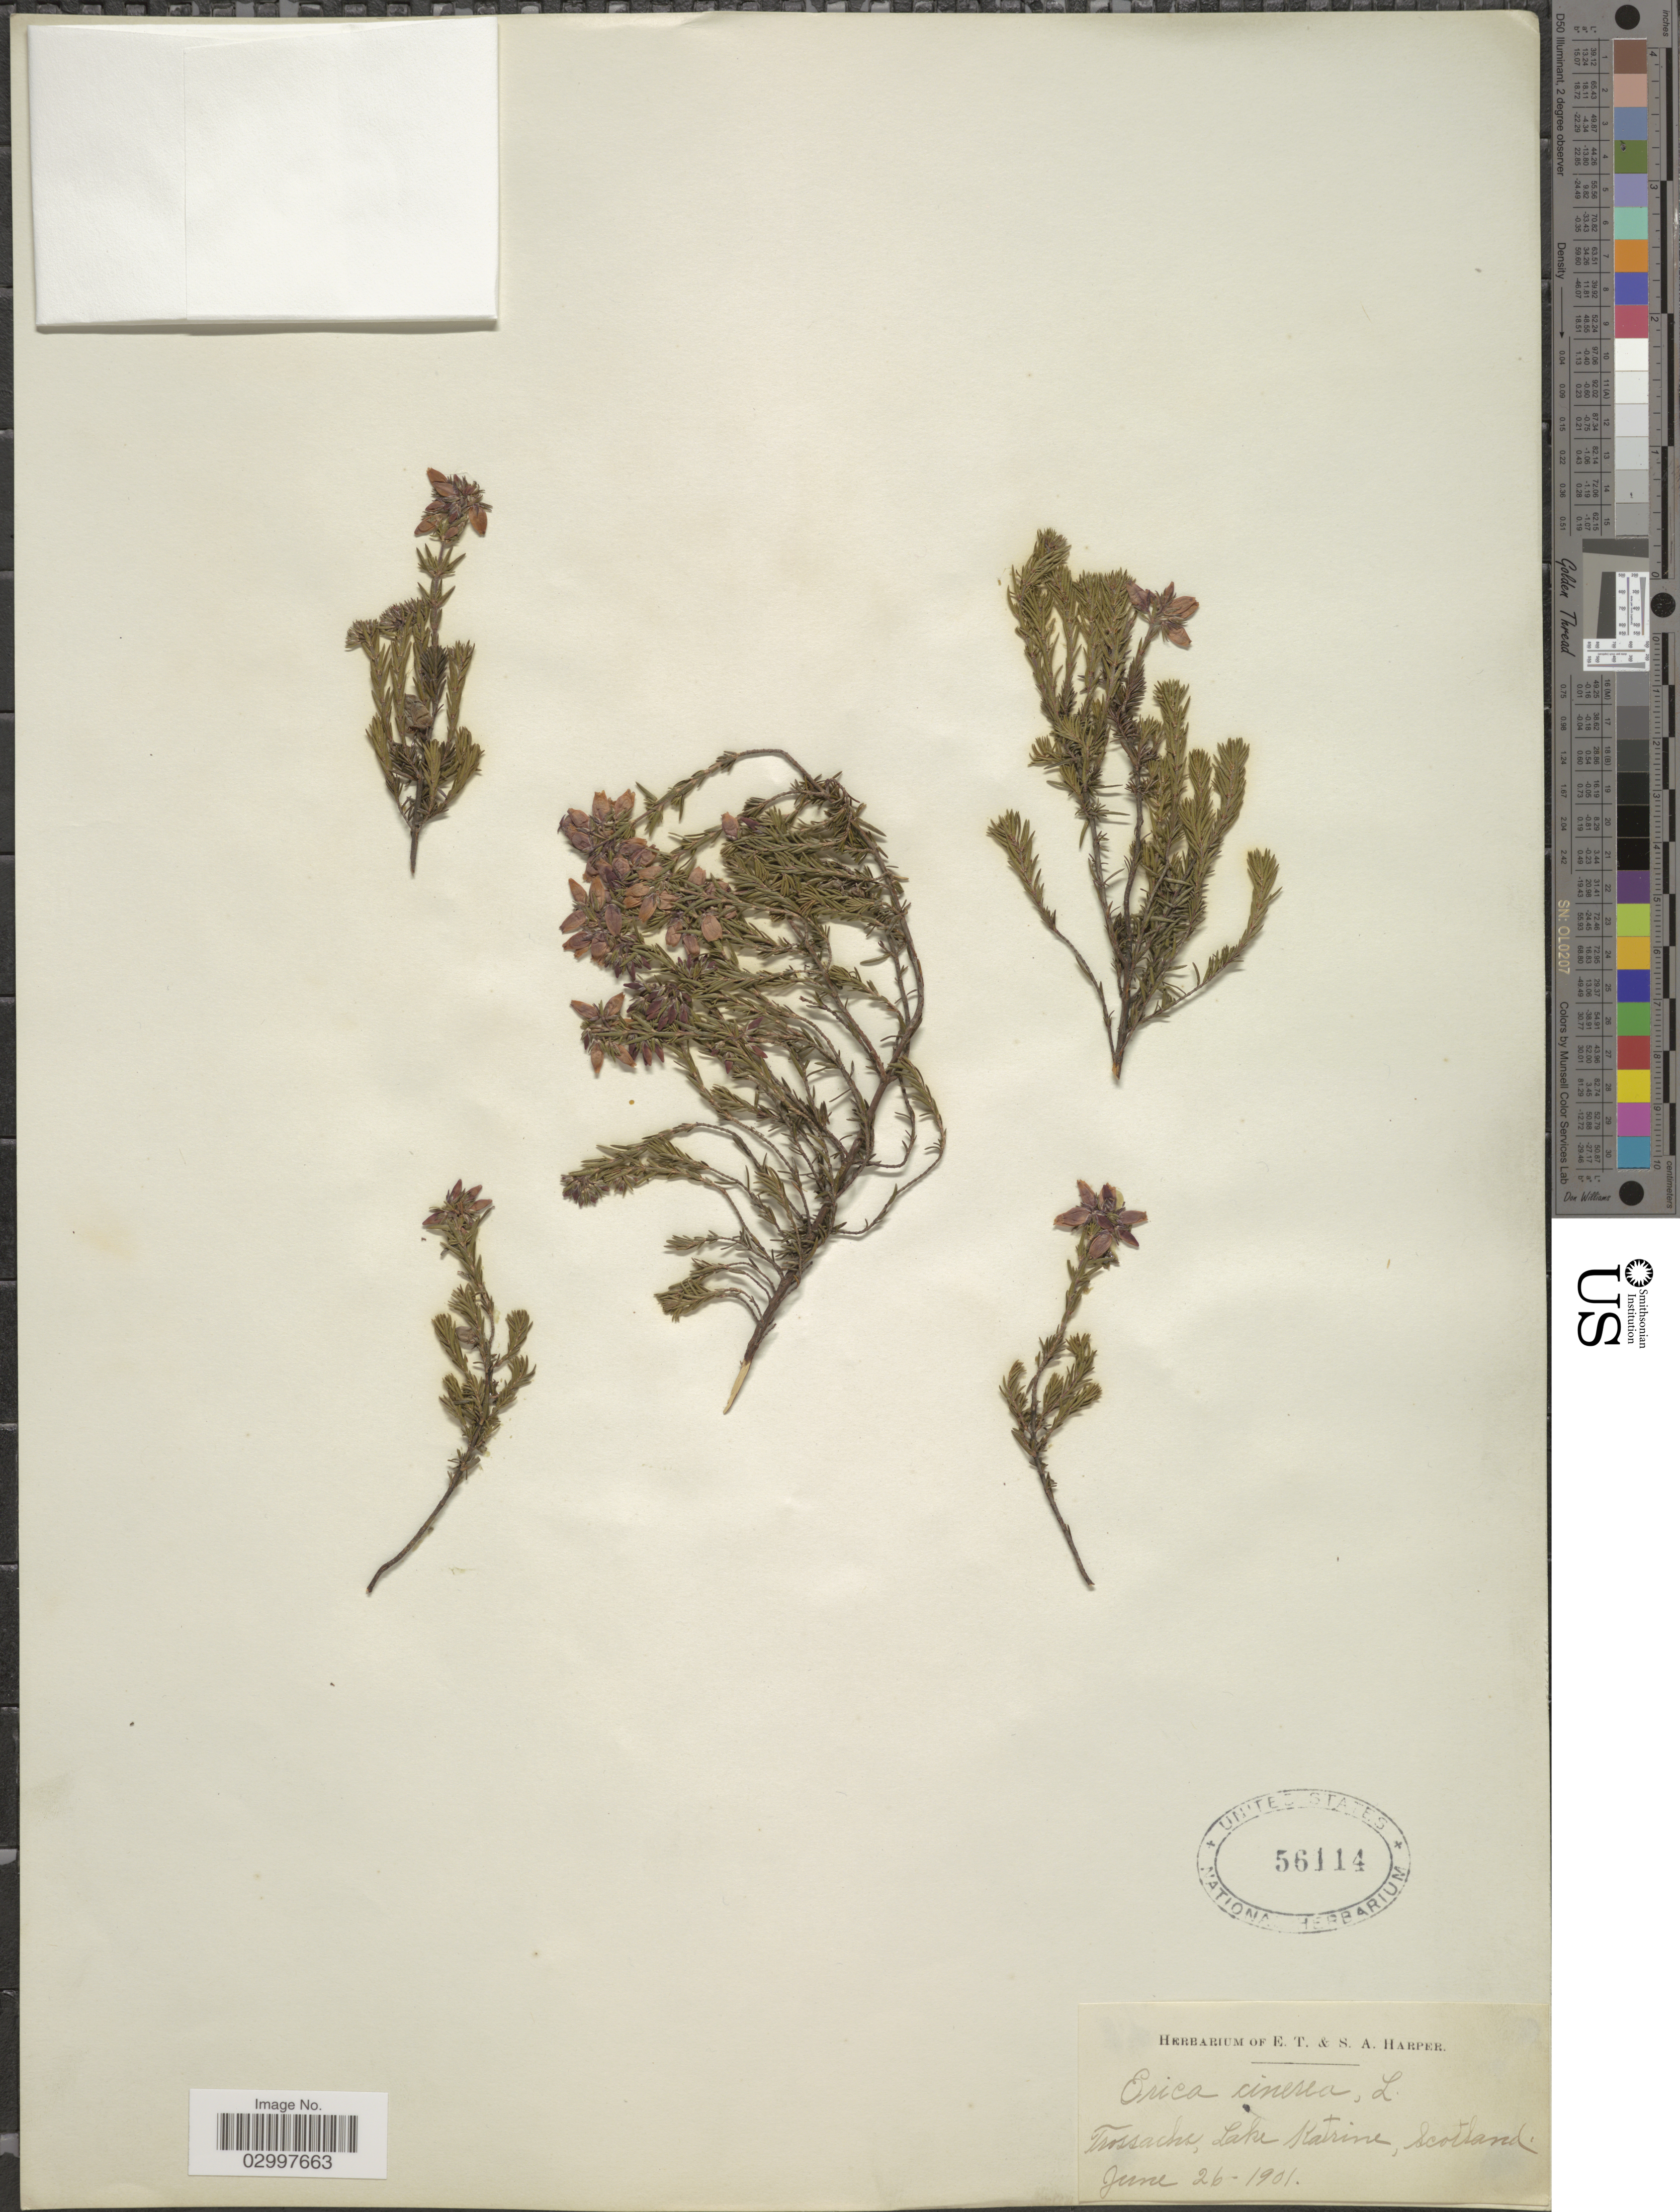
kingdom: Plantae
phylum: Tracheophyta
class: Magnoliopsida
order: Ericales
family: Ericaceae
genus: Erica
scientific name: Erica cinerea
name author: L.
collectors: ex herb. E. T. & S. A. Harper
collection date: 1901-06-26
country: United Kingdom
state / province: Scotland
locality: Trossache, Lake Katrine.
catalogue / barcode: US 56114